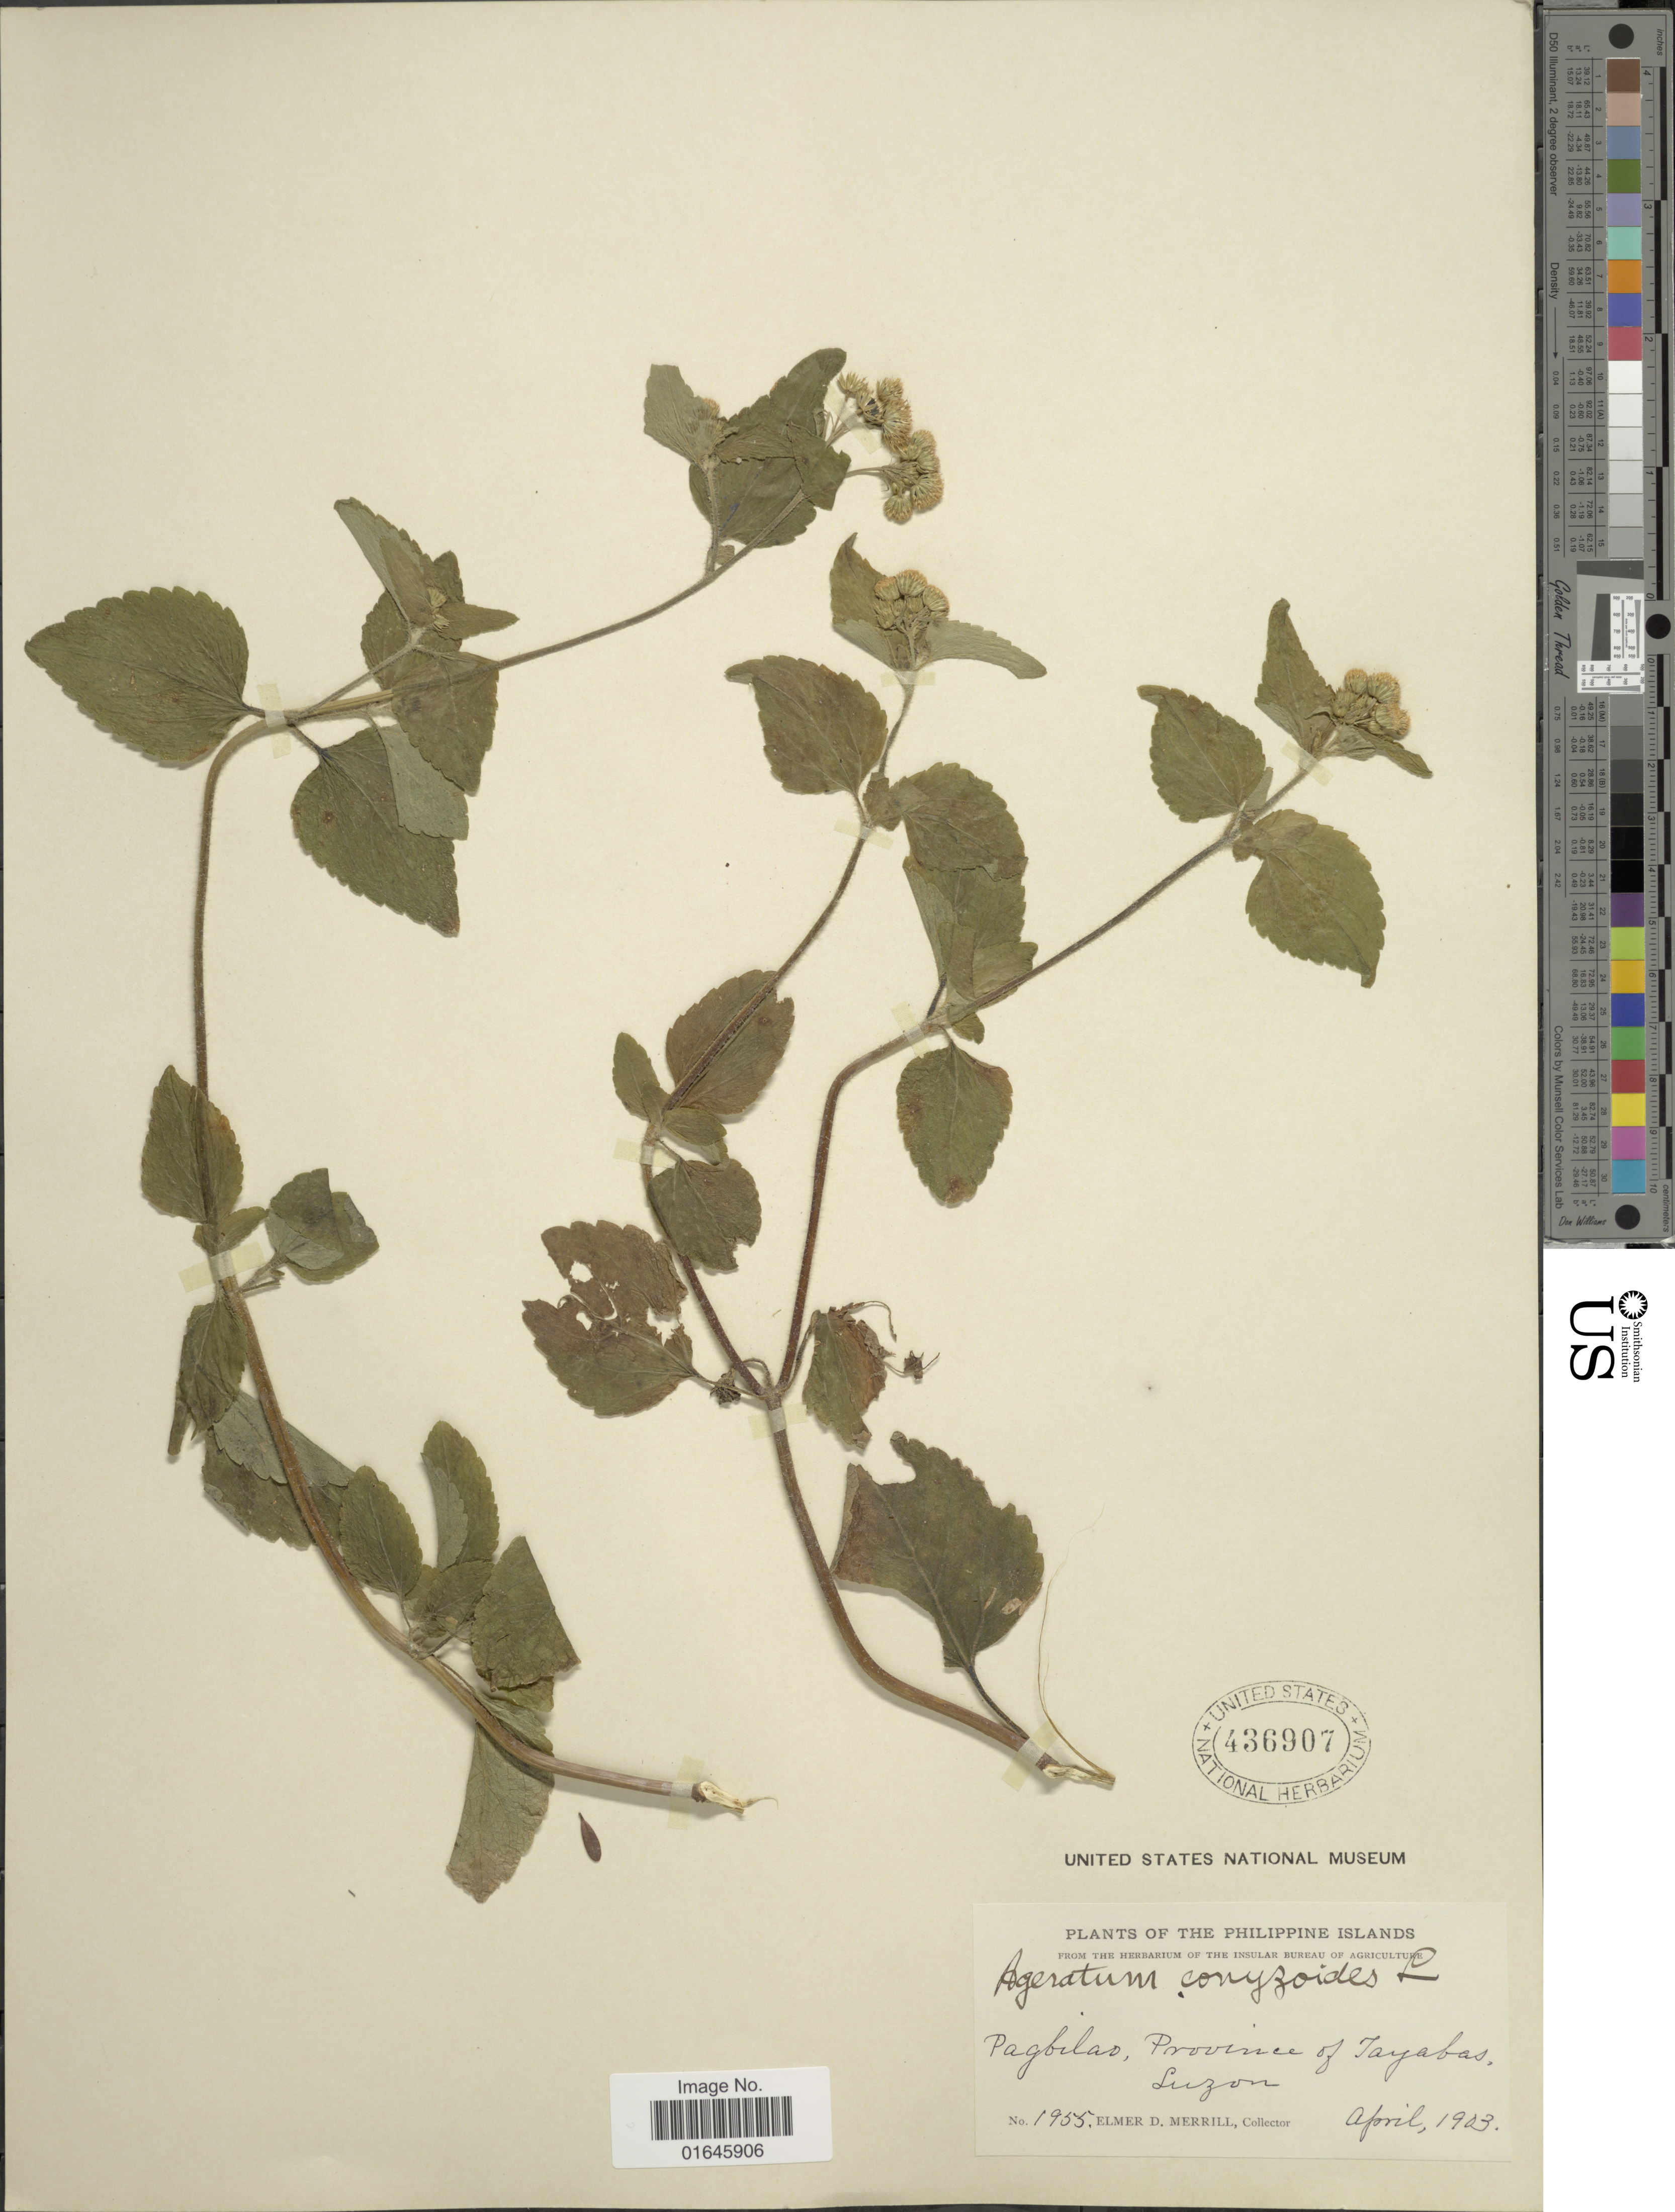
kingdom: Plantae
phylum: Tracheophyta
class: Magnoliopsida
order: Asterales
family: Asteraceae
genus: Ageratum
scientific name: Ageratum conyzoides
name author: L.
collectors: E. D. Merrill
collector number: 1955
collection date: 1903-04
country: Philippines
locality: Pagblas, Province of Tayabas, Luzon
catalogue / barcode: US 436907